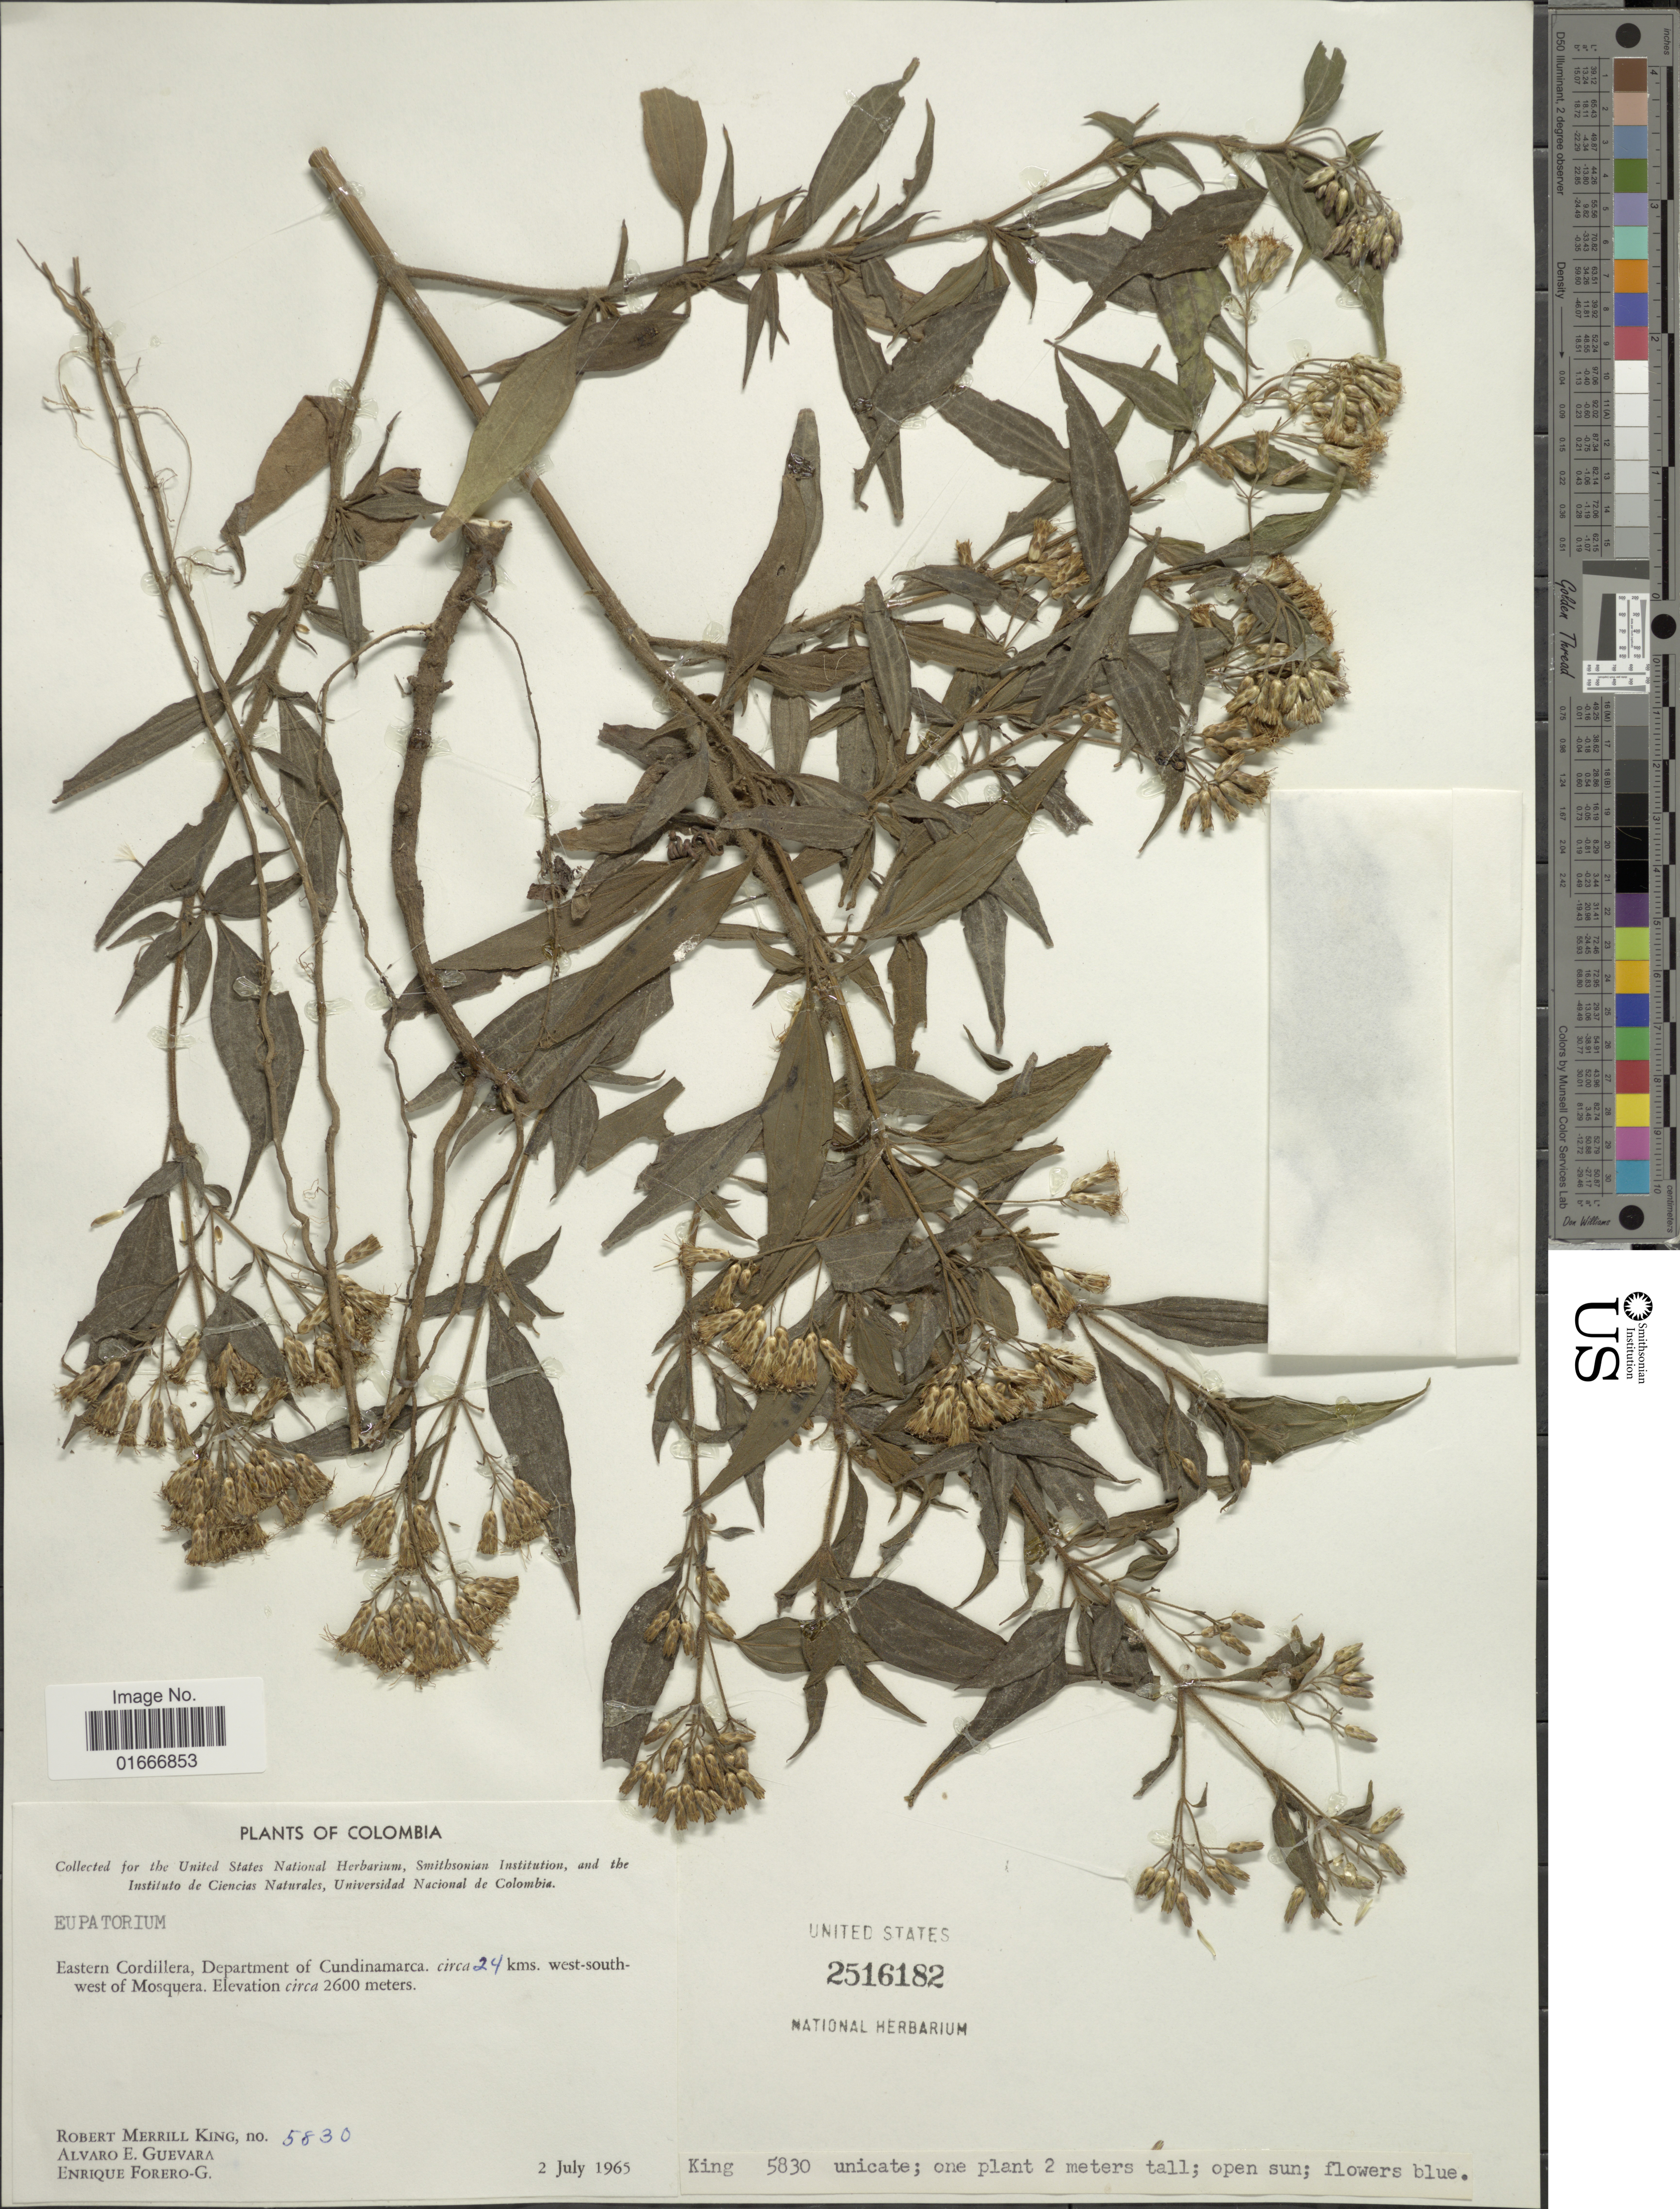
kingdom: Plantae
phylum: Tracheophyta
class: Magnoliopsida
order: Asterales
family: Asteraceae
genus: Chromolaena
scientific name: Chromolaena sp.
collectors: R. M. King, A. E. Guevara & E. Forero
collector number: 5830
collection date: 1965-07-02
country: Colombia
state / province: Cundinamarca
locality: Colombia. Eastern Cordillera, Department of Cundinamarca. circa 24 kms. west-south-west of Mosquerra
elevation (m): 2600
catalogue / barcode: US 2516182